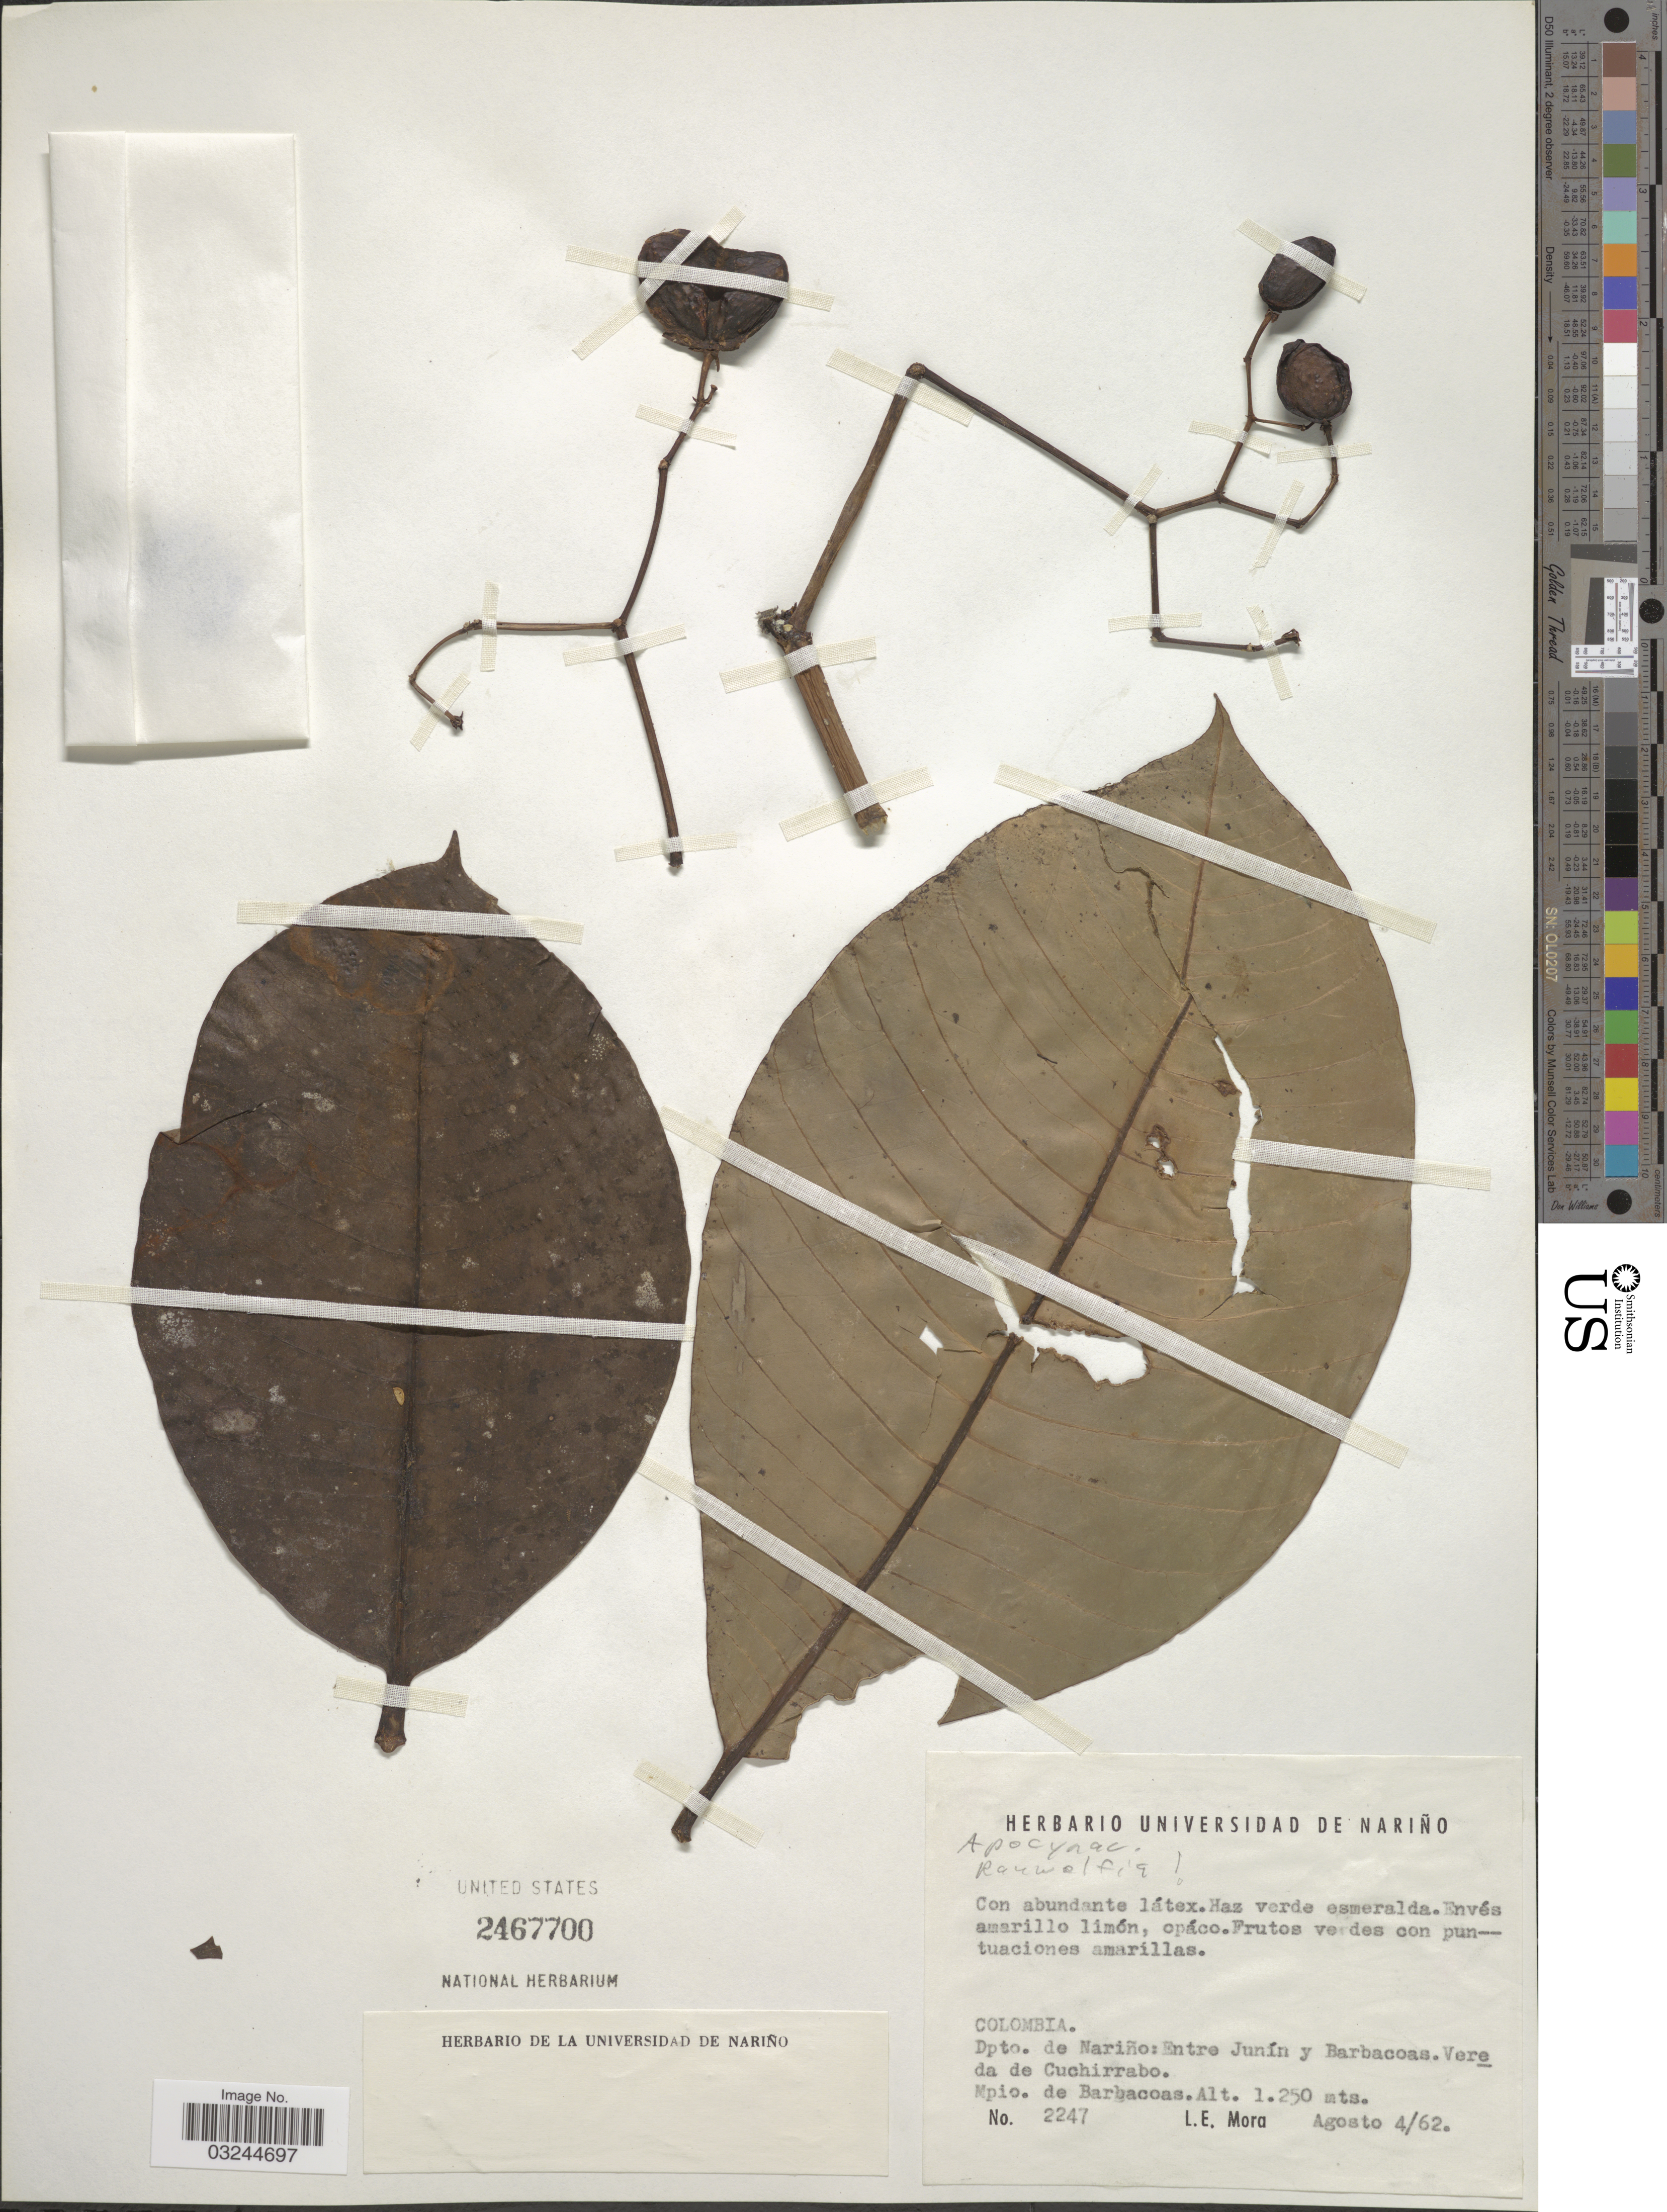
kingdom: Plantae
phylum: Tracheophyta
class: Magnoliopsida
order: Gentianales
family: Apocynaceae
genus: Rauvolfia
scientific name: Rauvolfia sp.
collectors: L. Mora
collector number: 2247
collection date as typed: Transcribed d/m/y: 4/8/62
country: Colombia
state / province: Nariño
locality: Dpto. de Nariño: Entre Junín y Barbacoas. Vereda de Cuchirrabo. Mpio. de Barbacoas.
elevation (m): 1250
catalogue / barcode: US 2467700